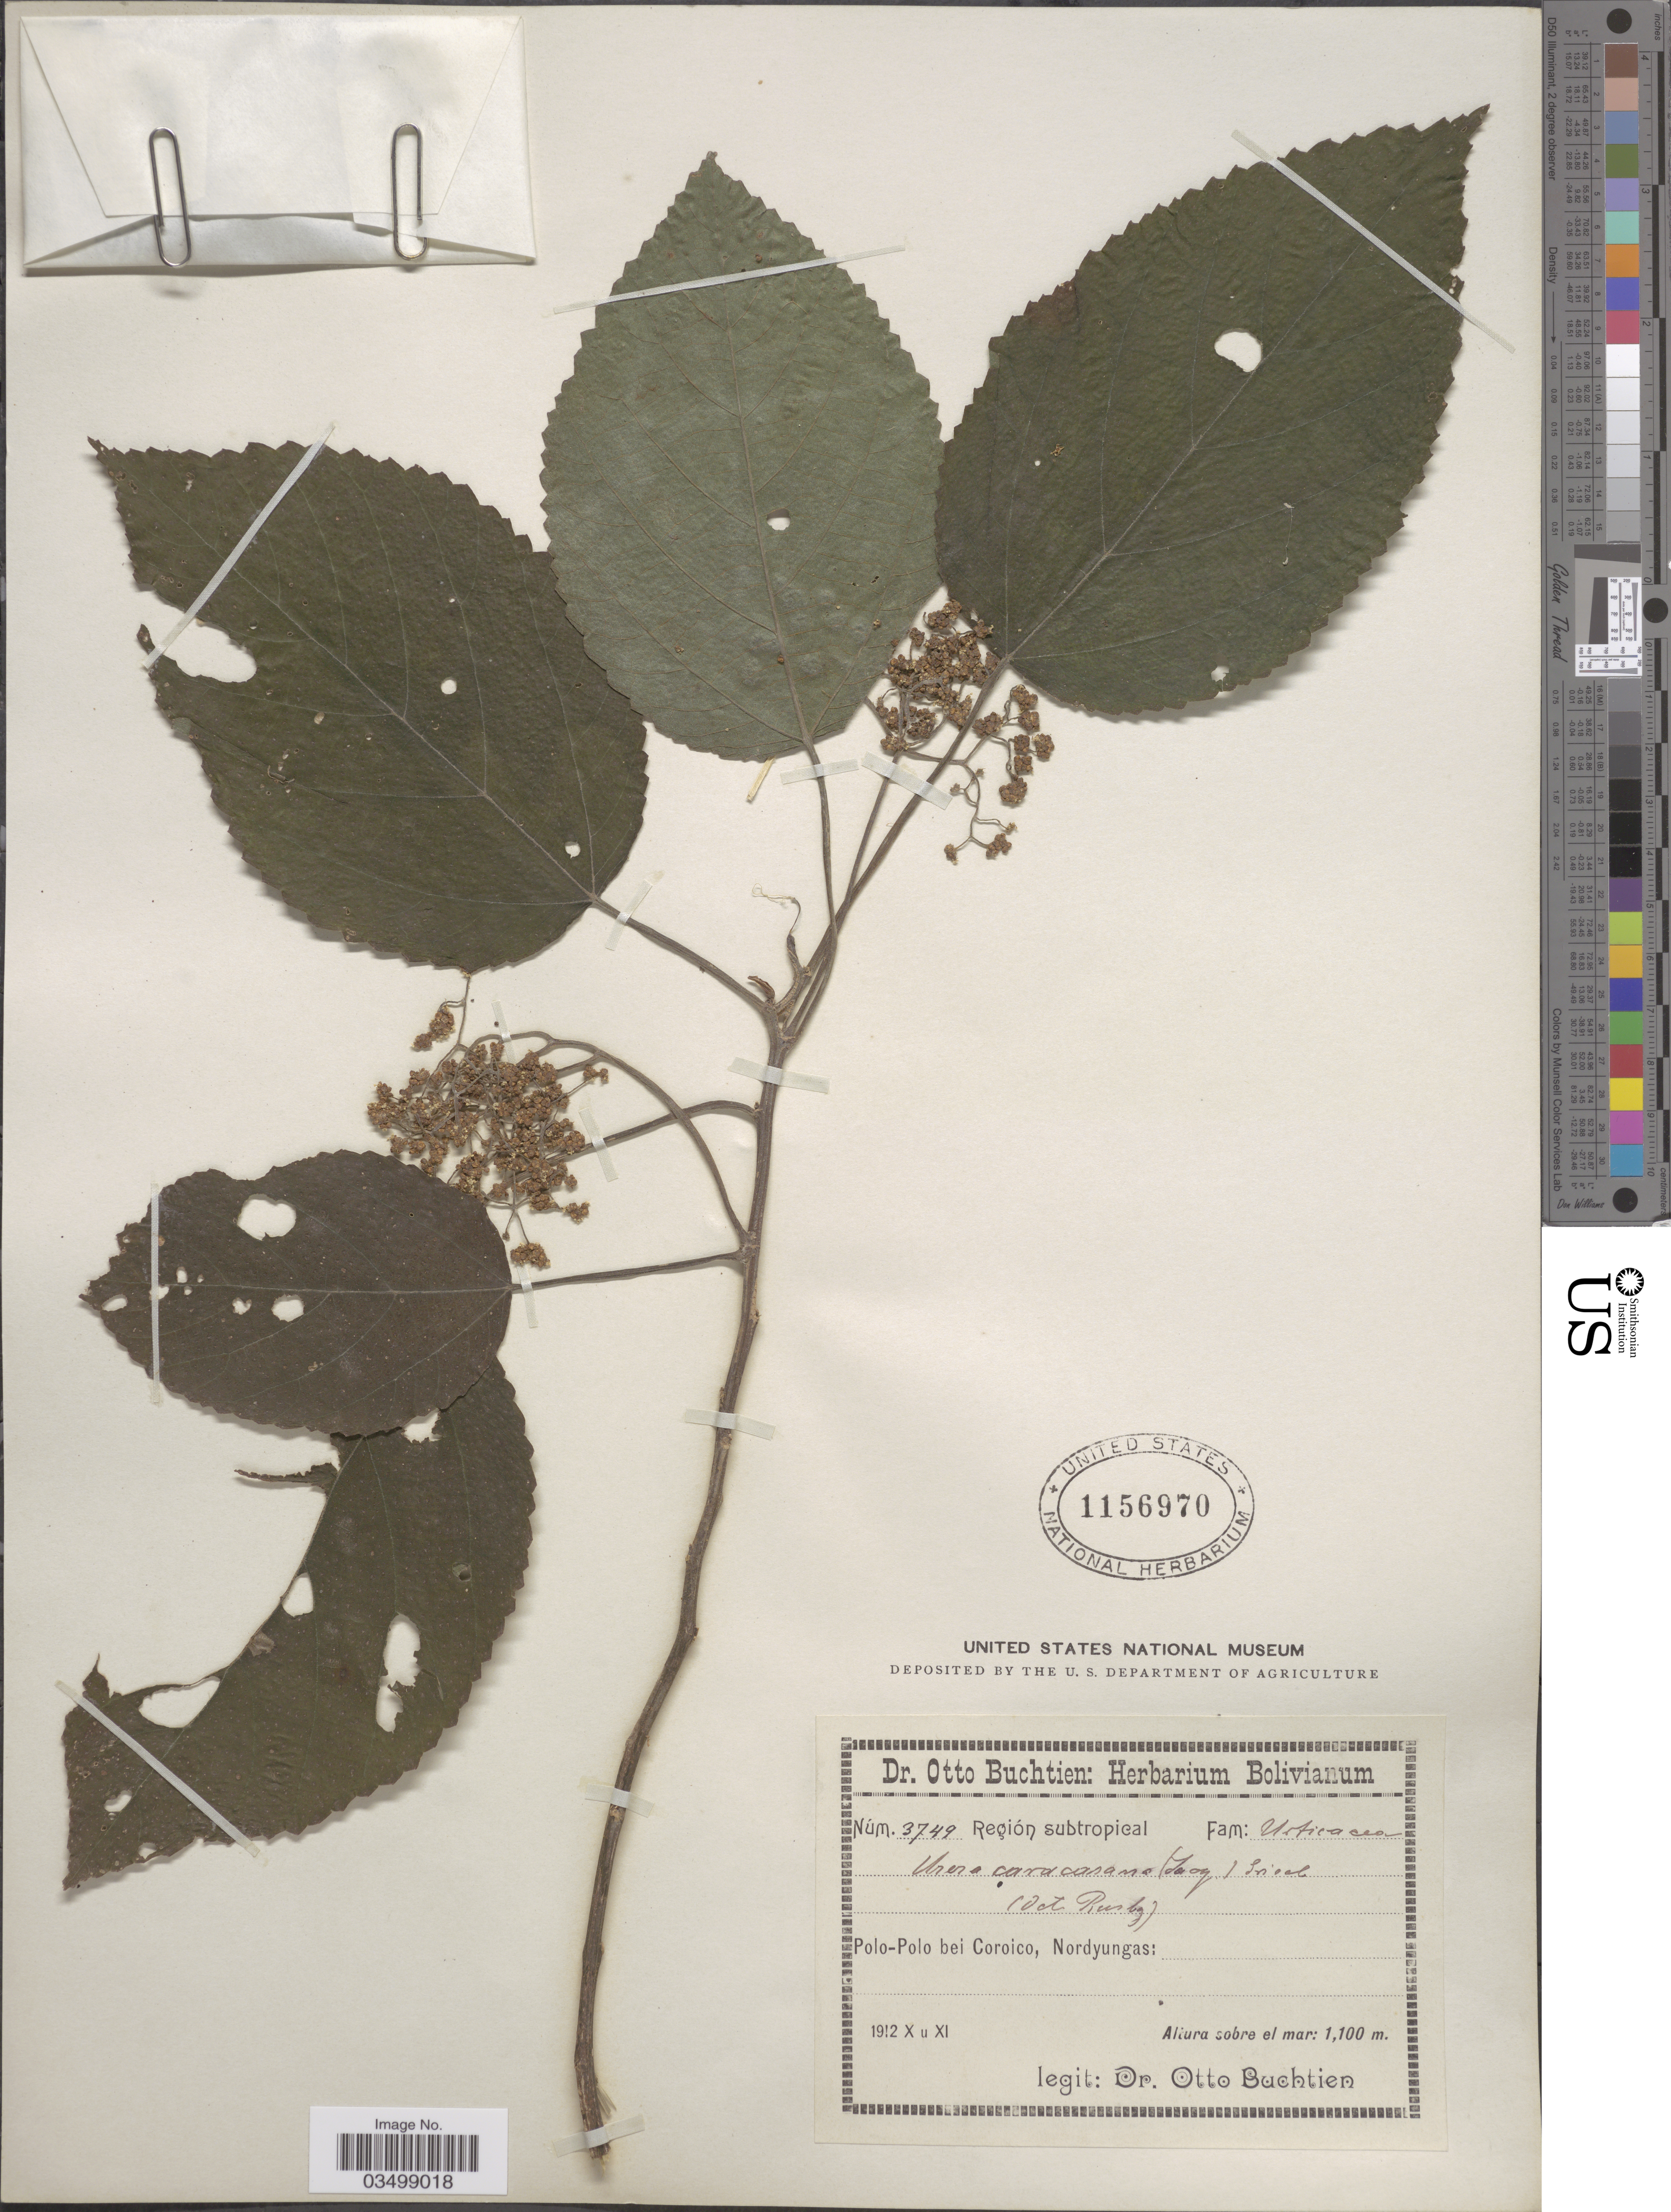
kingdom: Plantae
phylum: Tracheophyta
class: Magnoliopsida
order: Rosales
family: Urticaceae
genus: Urera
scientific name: Urera caracasana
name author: (Jacq.) Gaudich. ex Griseb.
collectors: O. Buchtien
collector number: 3749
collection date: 1912-10/1912-11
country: Bolivia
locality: Región subtropical. Polo-Polo bei Coroico, Nordyungas.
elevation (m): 1100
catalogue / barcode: US 1156970